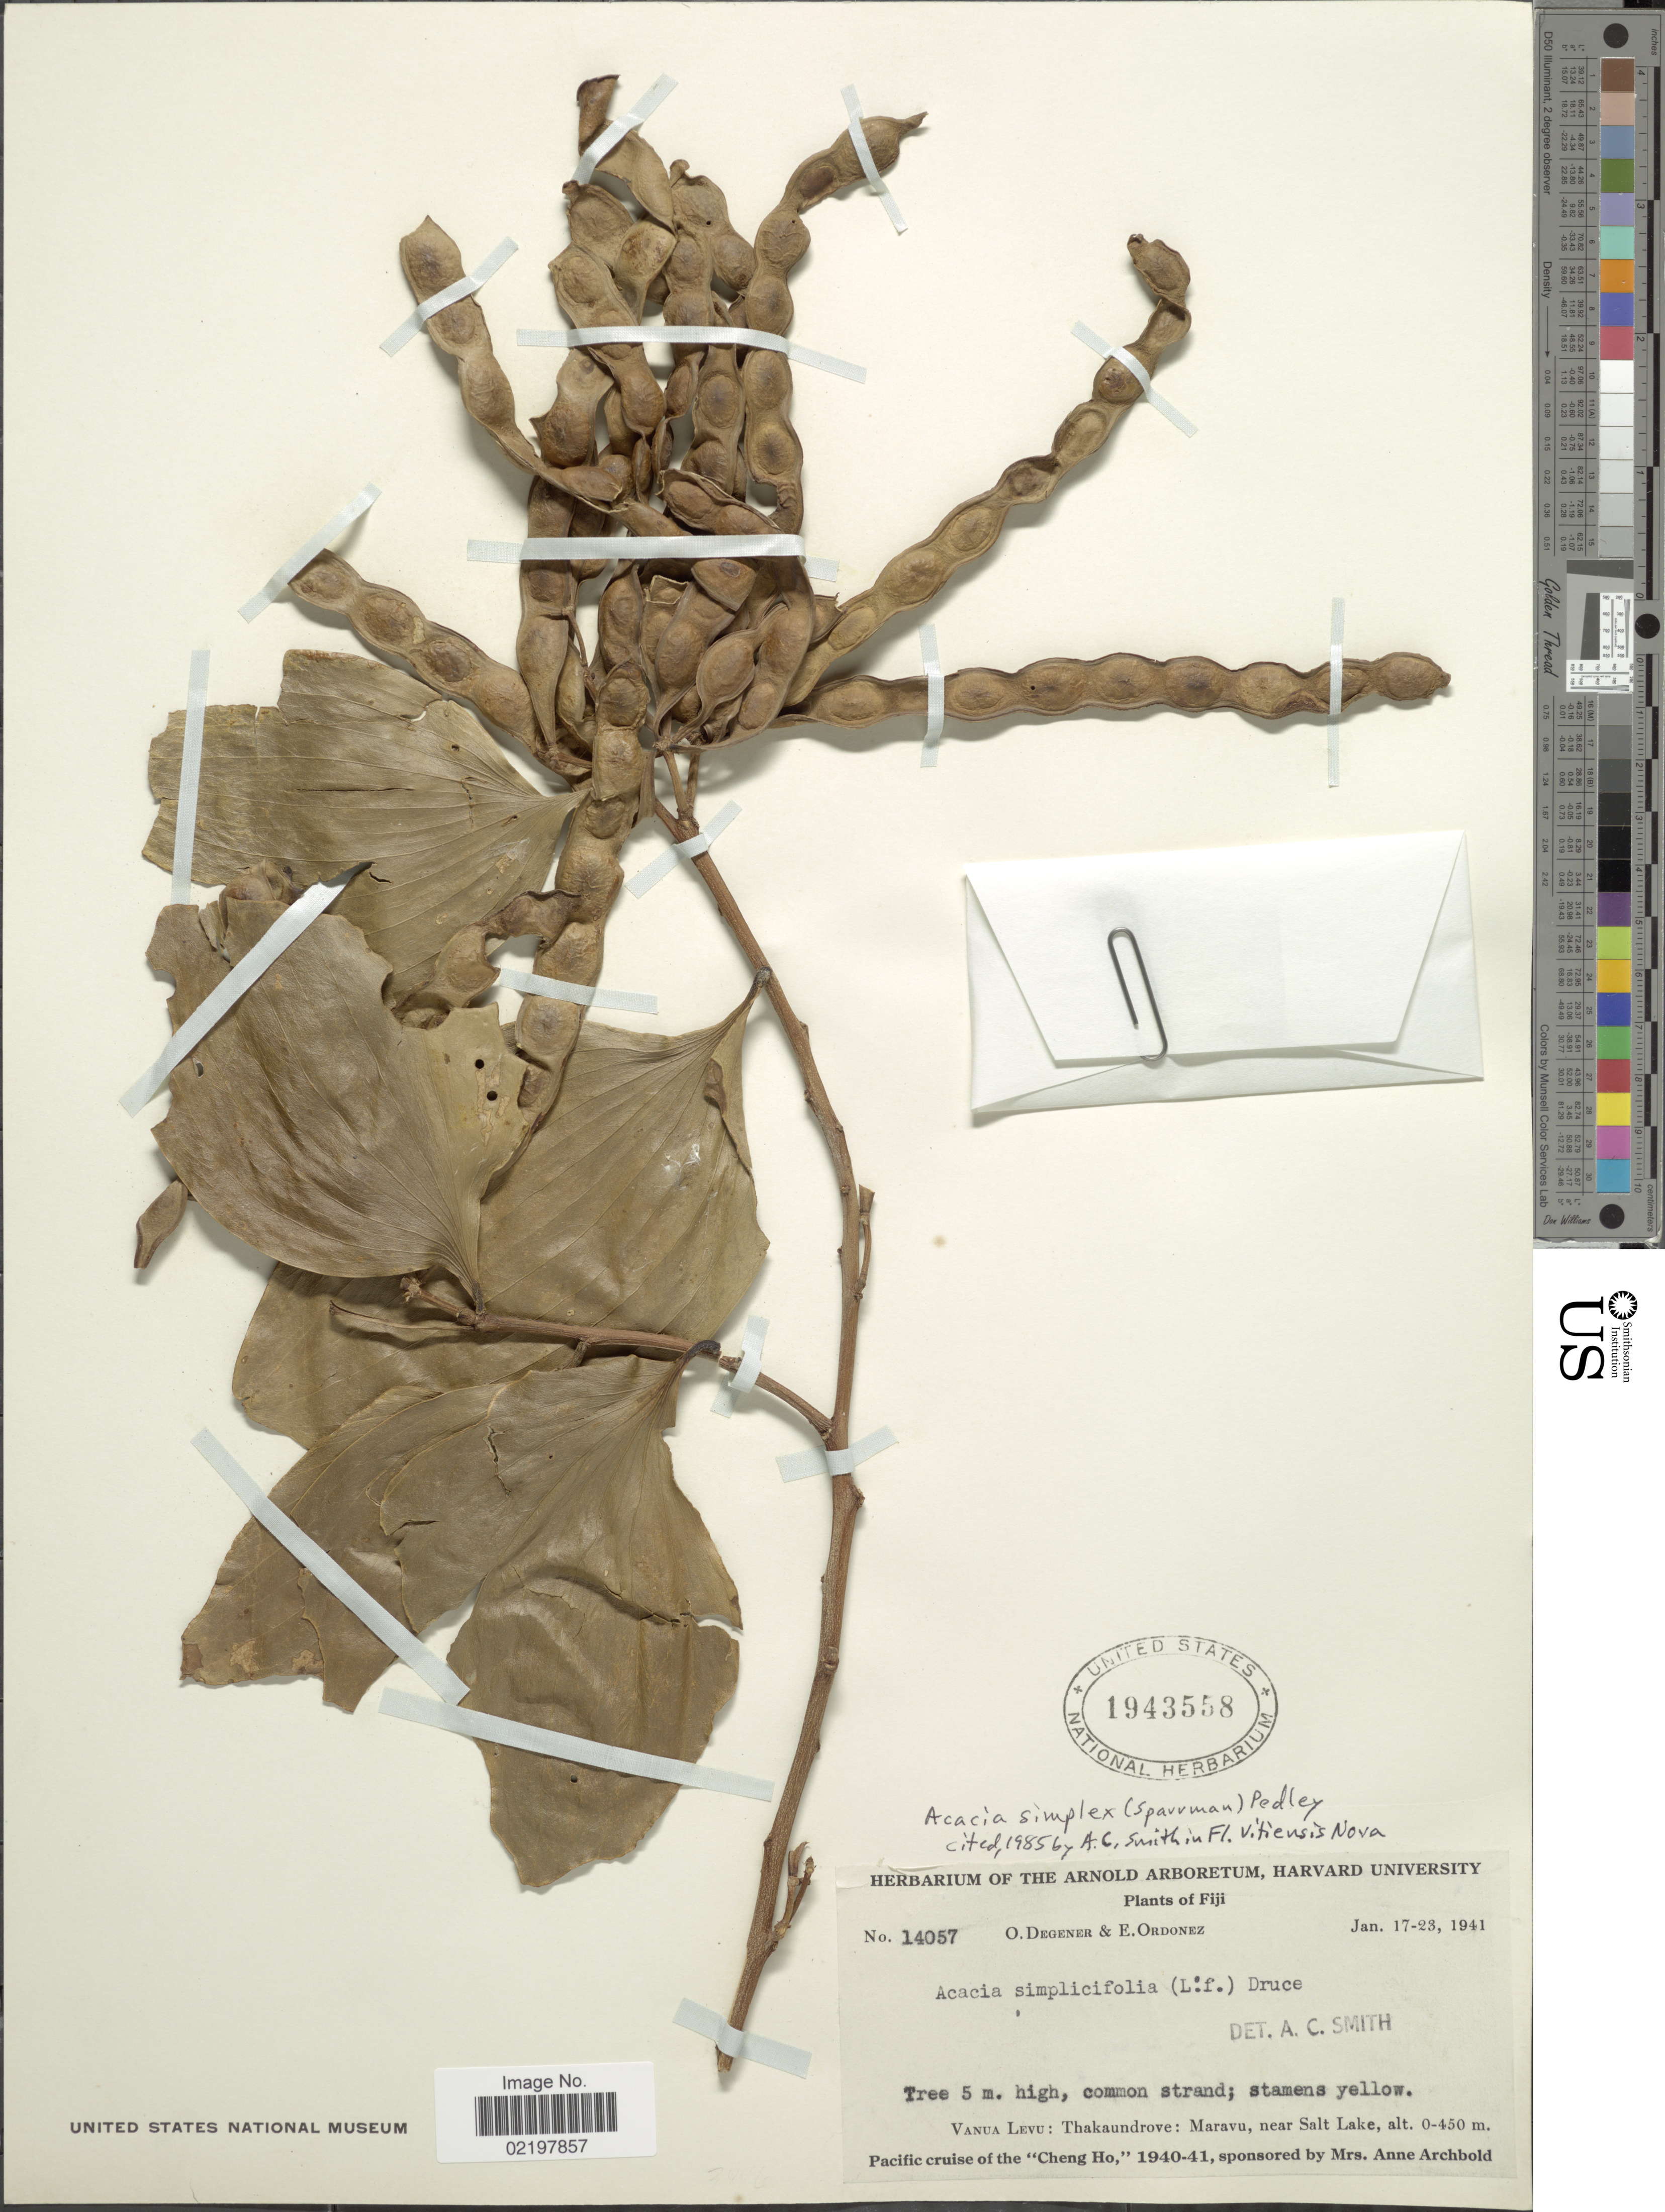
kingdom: Plantae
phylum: Tracheophyta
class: Magnoliopsida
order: Fabales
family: Fabaceae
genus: Acacia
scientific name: Acacia simplicifolia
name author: (L. f.) Schinz & Guillaumin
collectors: O. Degener & E. Ordonez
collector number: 14057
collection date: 1941-01-17/1941-01-23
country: Fiji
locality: Vanua Levu: Thakaundrove: Maravu, near Salt Lake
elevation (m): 0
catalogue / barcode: US 1943558